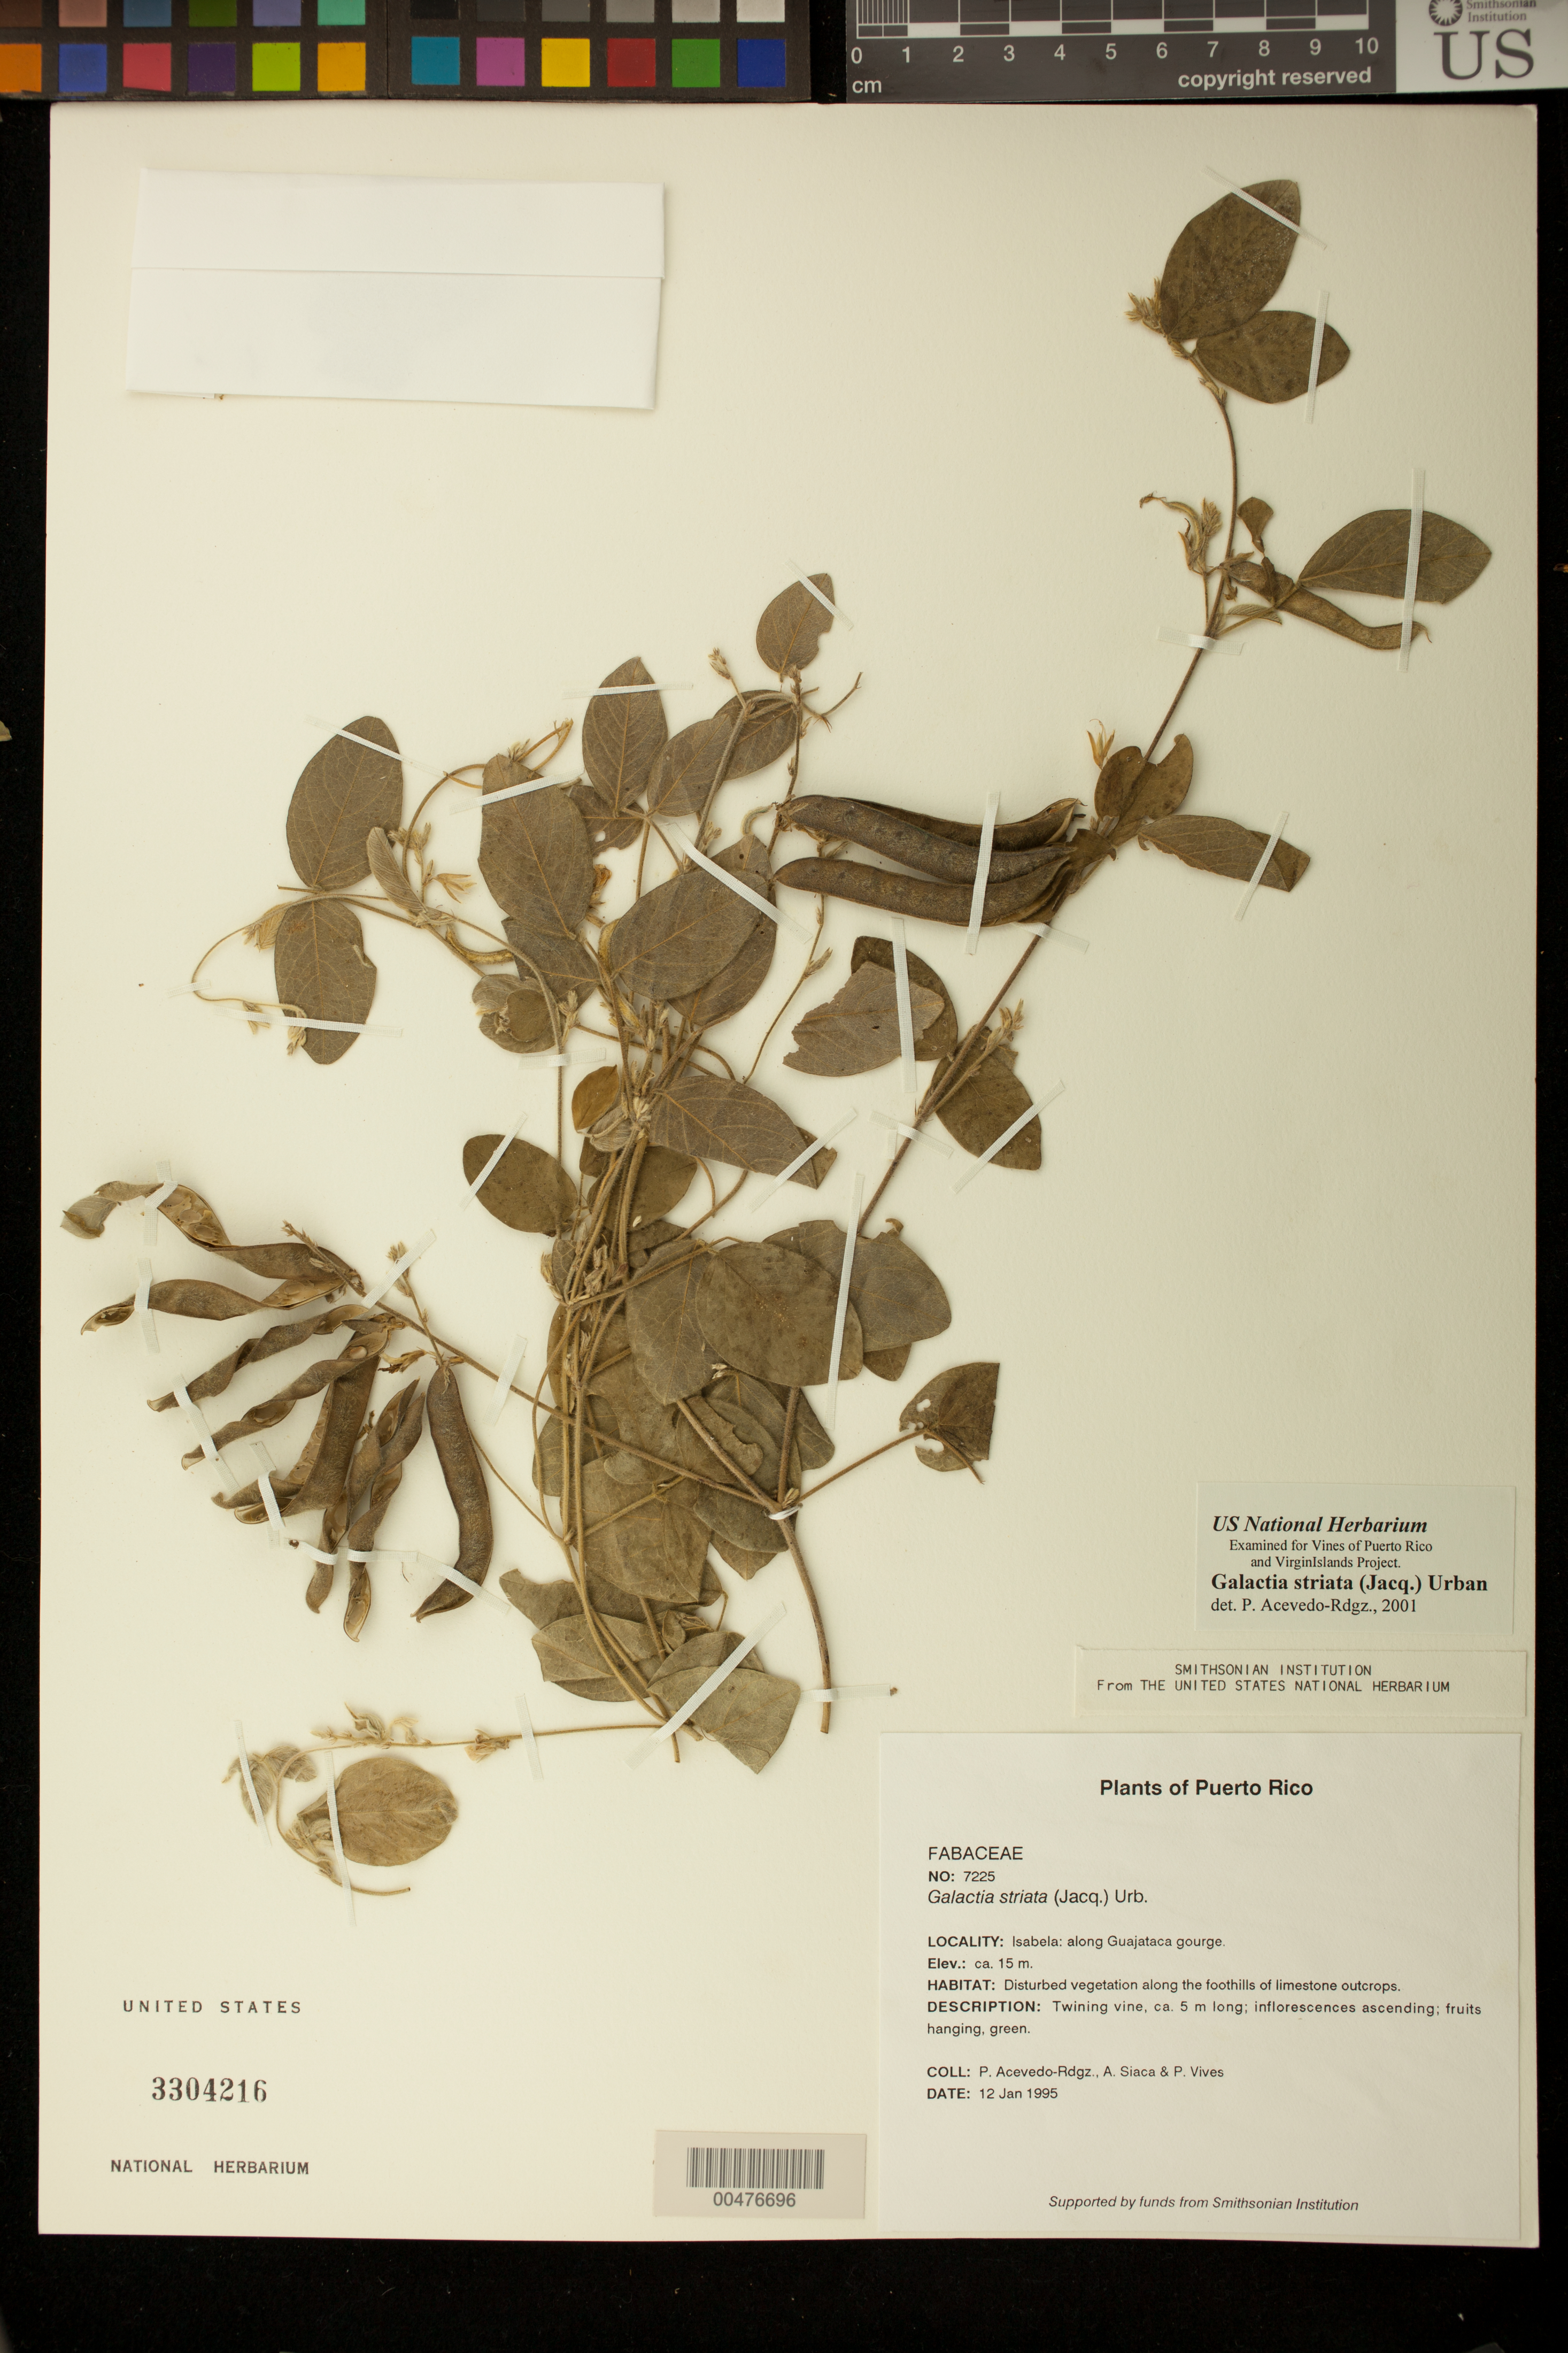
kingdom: Plantae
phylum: Tracheophyta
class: Magnoliopsida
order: Fabales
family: Fabaceae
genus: Galactia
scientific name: Galactia striata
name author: (Jacq.) Urb.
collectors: P. Acevedo-Rodr., A. Siaca & P. Vives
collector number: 7225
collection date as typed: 12 Jan 1995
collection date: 1995-01-12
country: Puerto Rico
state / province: Isabela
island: Puerto Rico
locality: Isabela: along Guajataca gourge.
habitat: Disturbed vegetation along the foothills of limestone outcrops.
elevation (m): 15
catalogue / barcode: US 3304216